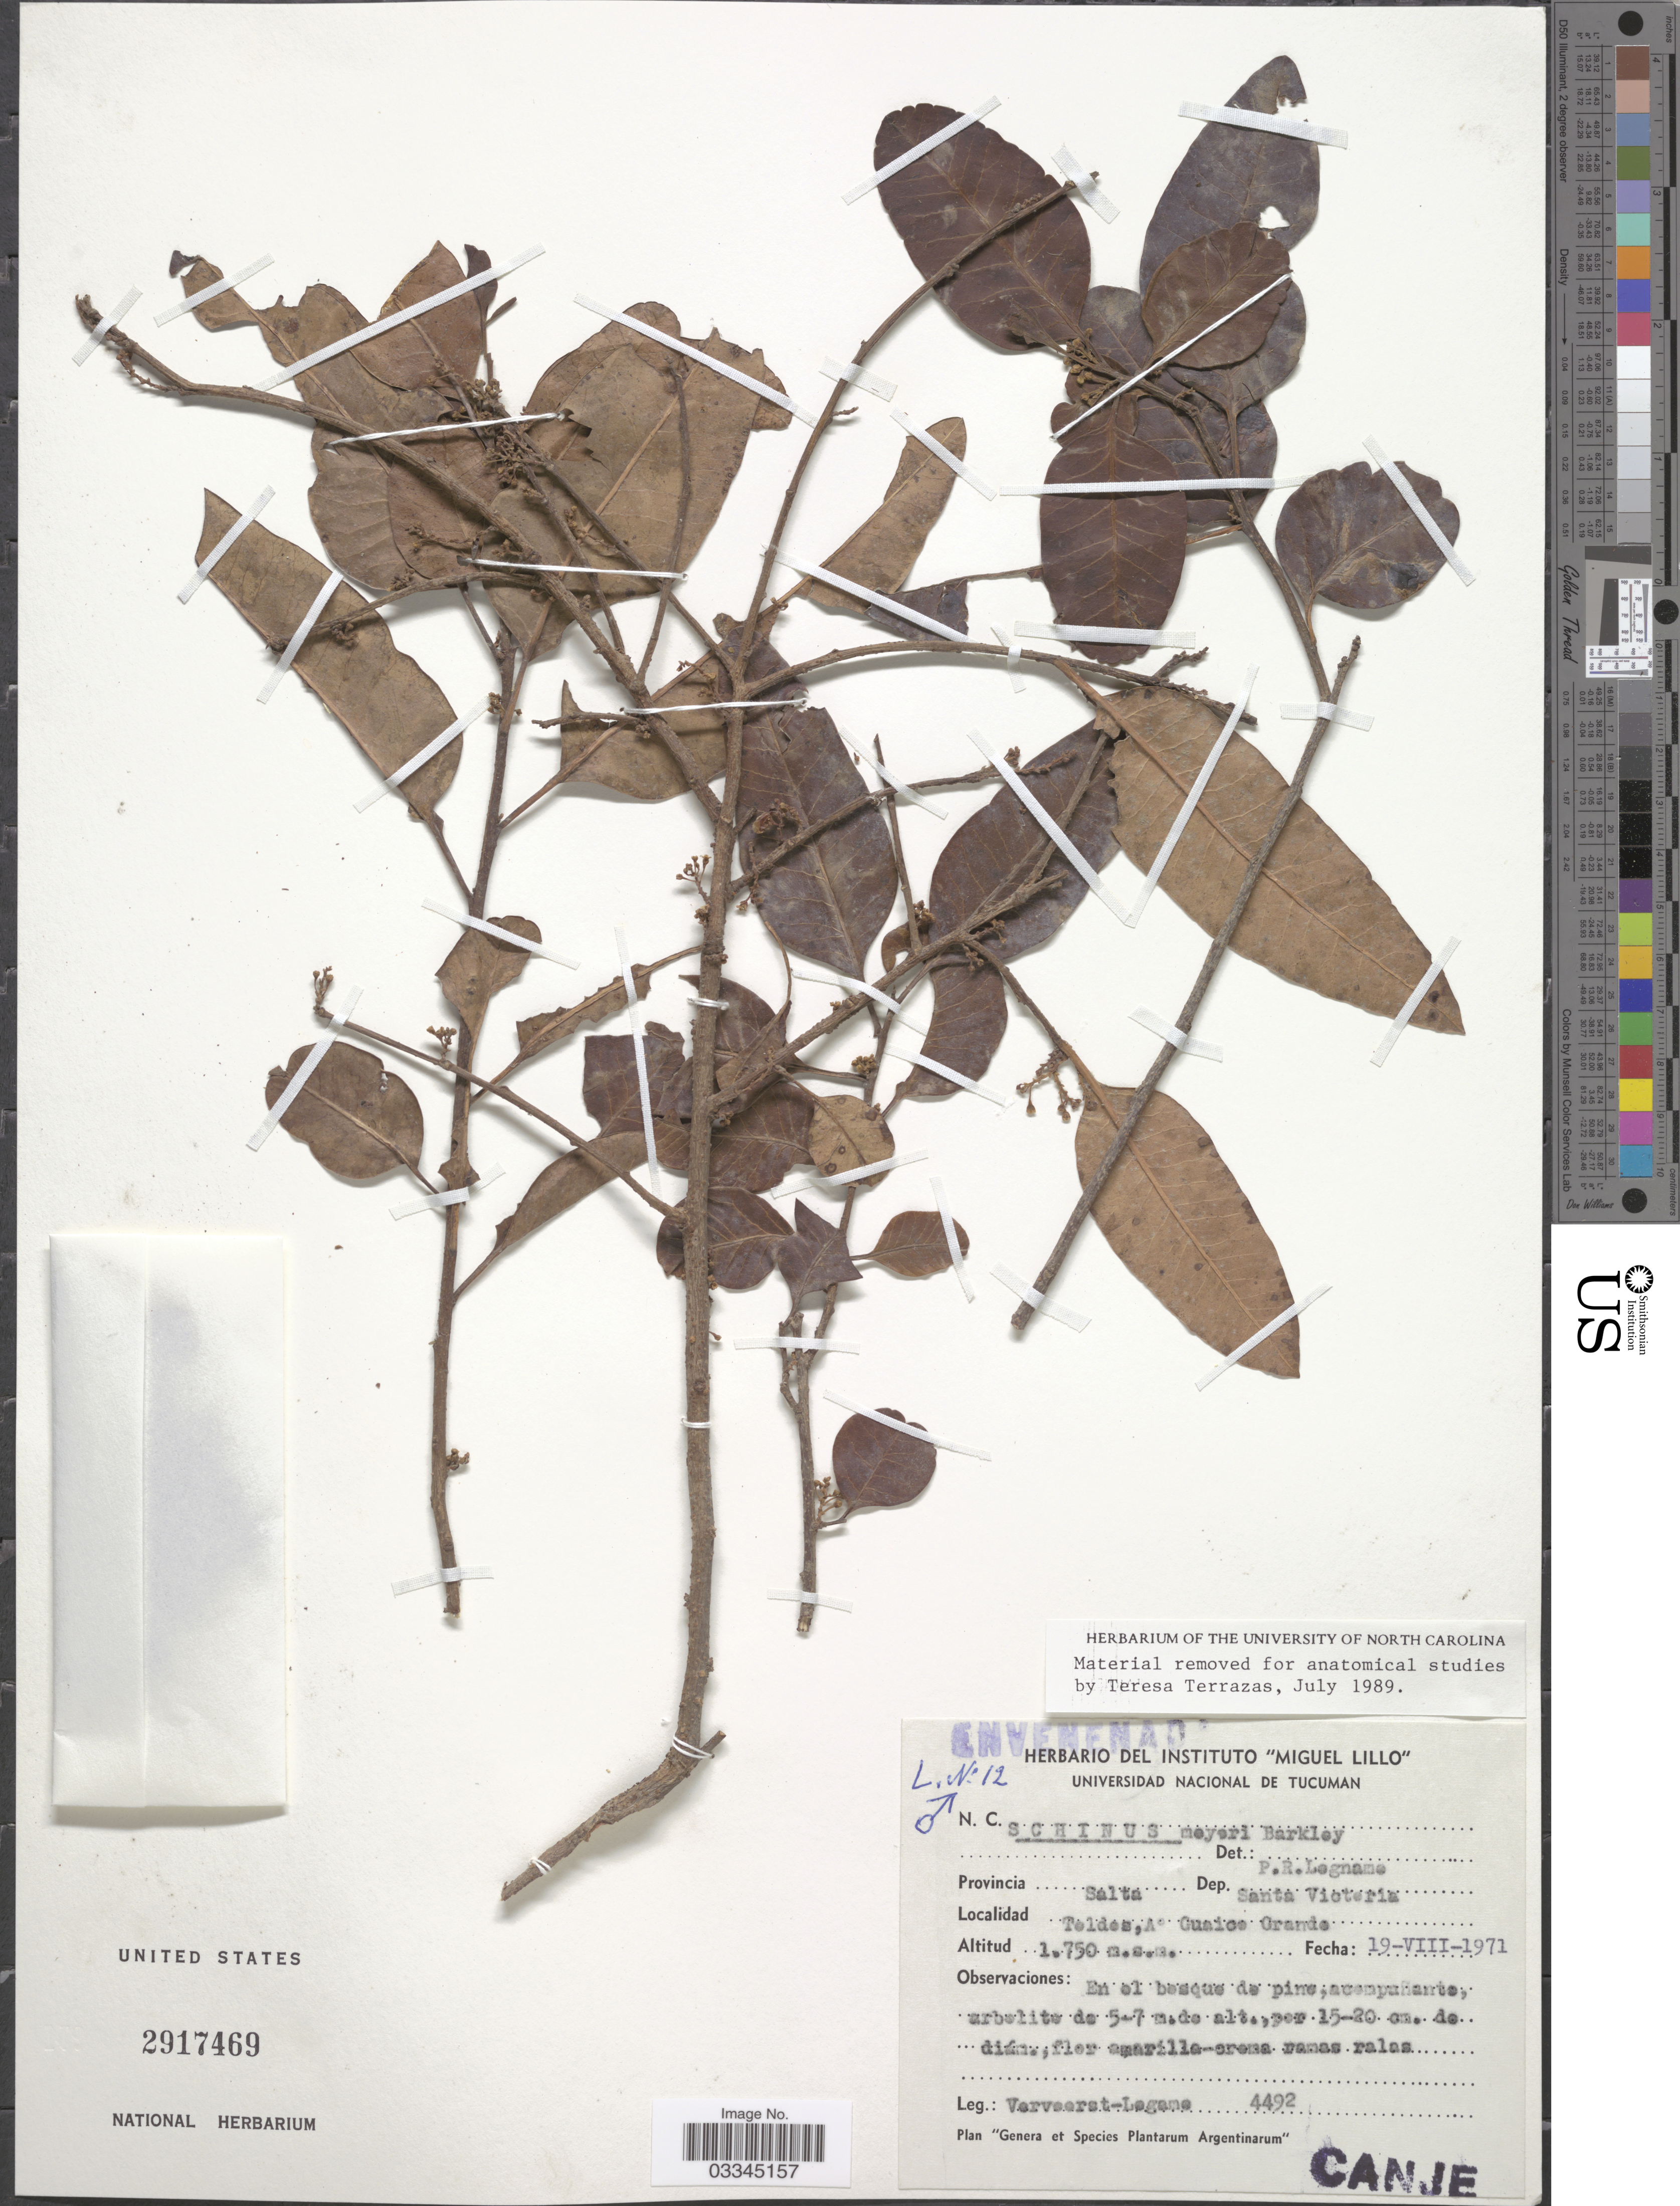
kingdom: Plantae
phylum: Tracheophyta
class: Magnoliopsida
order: Sapindales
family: Anacardiaceae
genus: Schinus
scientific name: Schinus meyeri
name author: F.A. Barkley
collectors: Vervoorst-Legame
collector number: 4492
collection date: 1971-08-19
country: Argentina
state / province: Salta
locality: Dep. Santa Victoria, Toldos, A° Guaico Grande.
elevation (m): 1750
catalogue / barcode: US 2917469